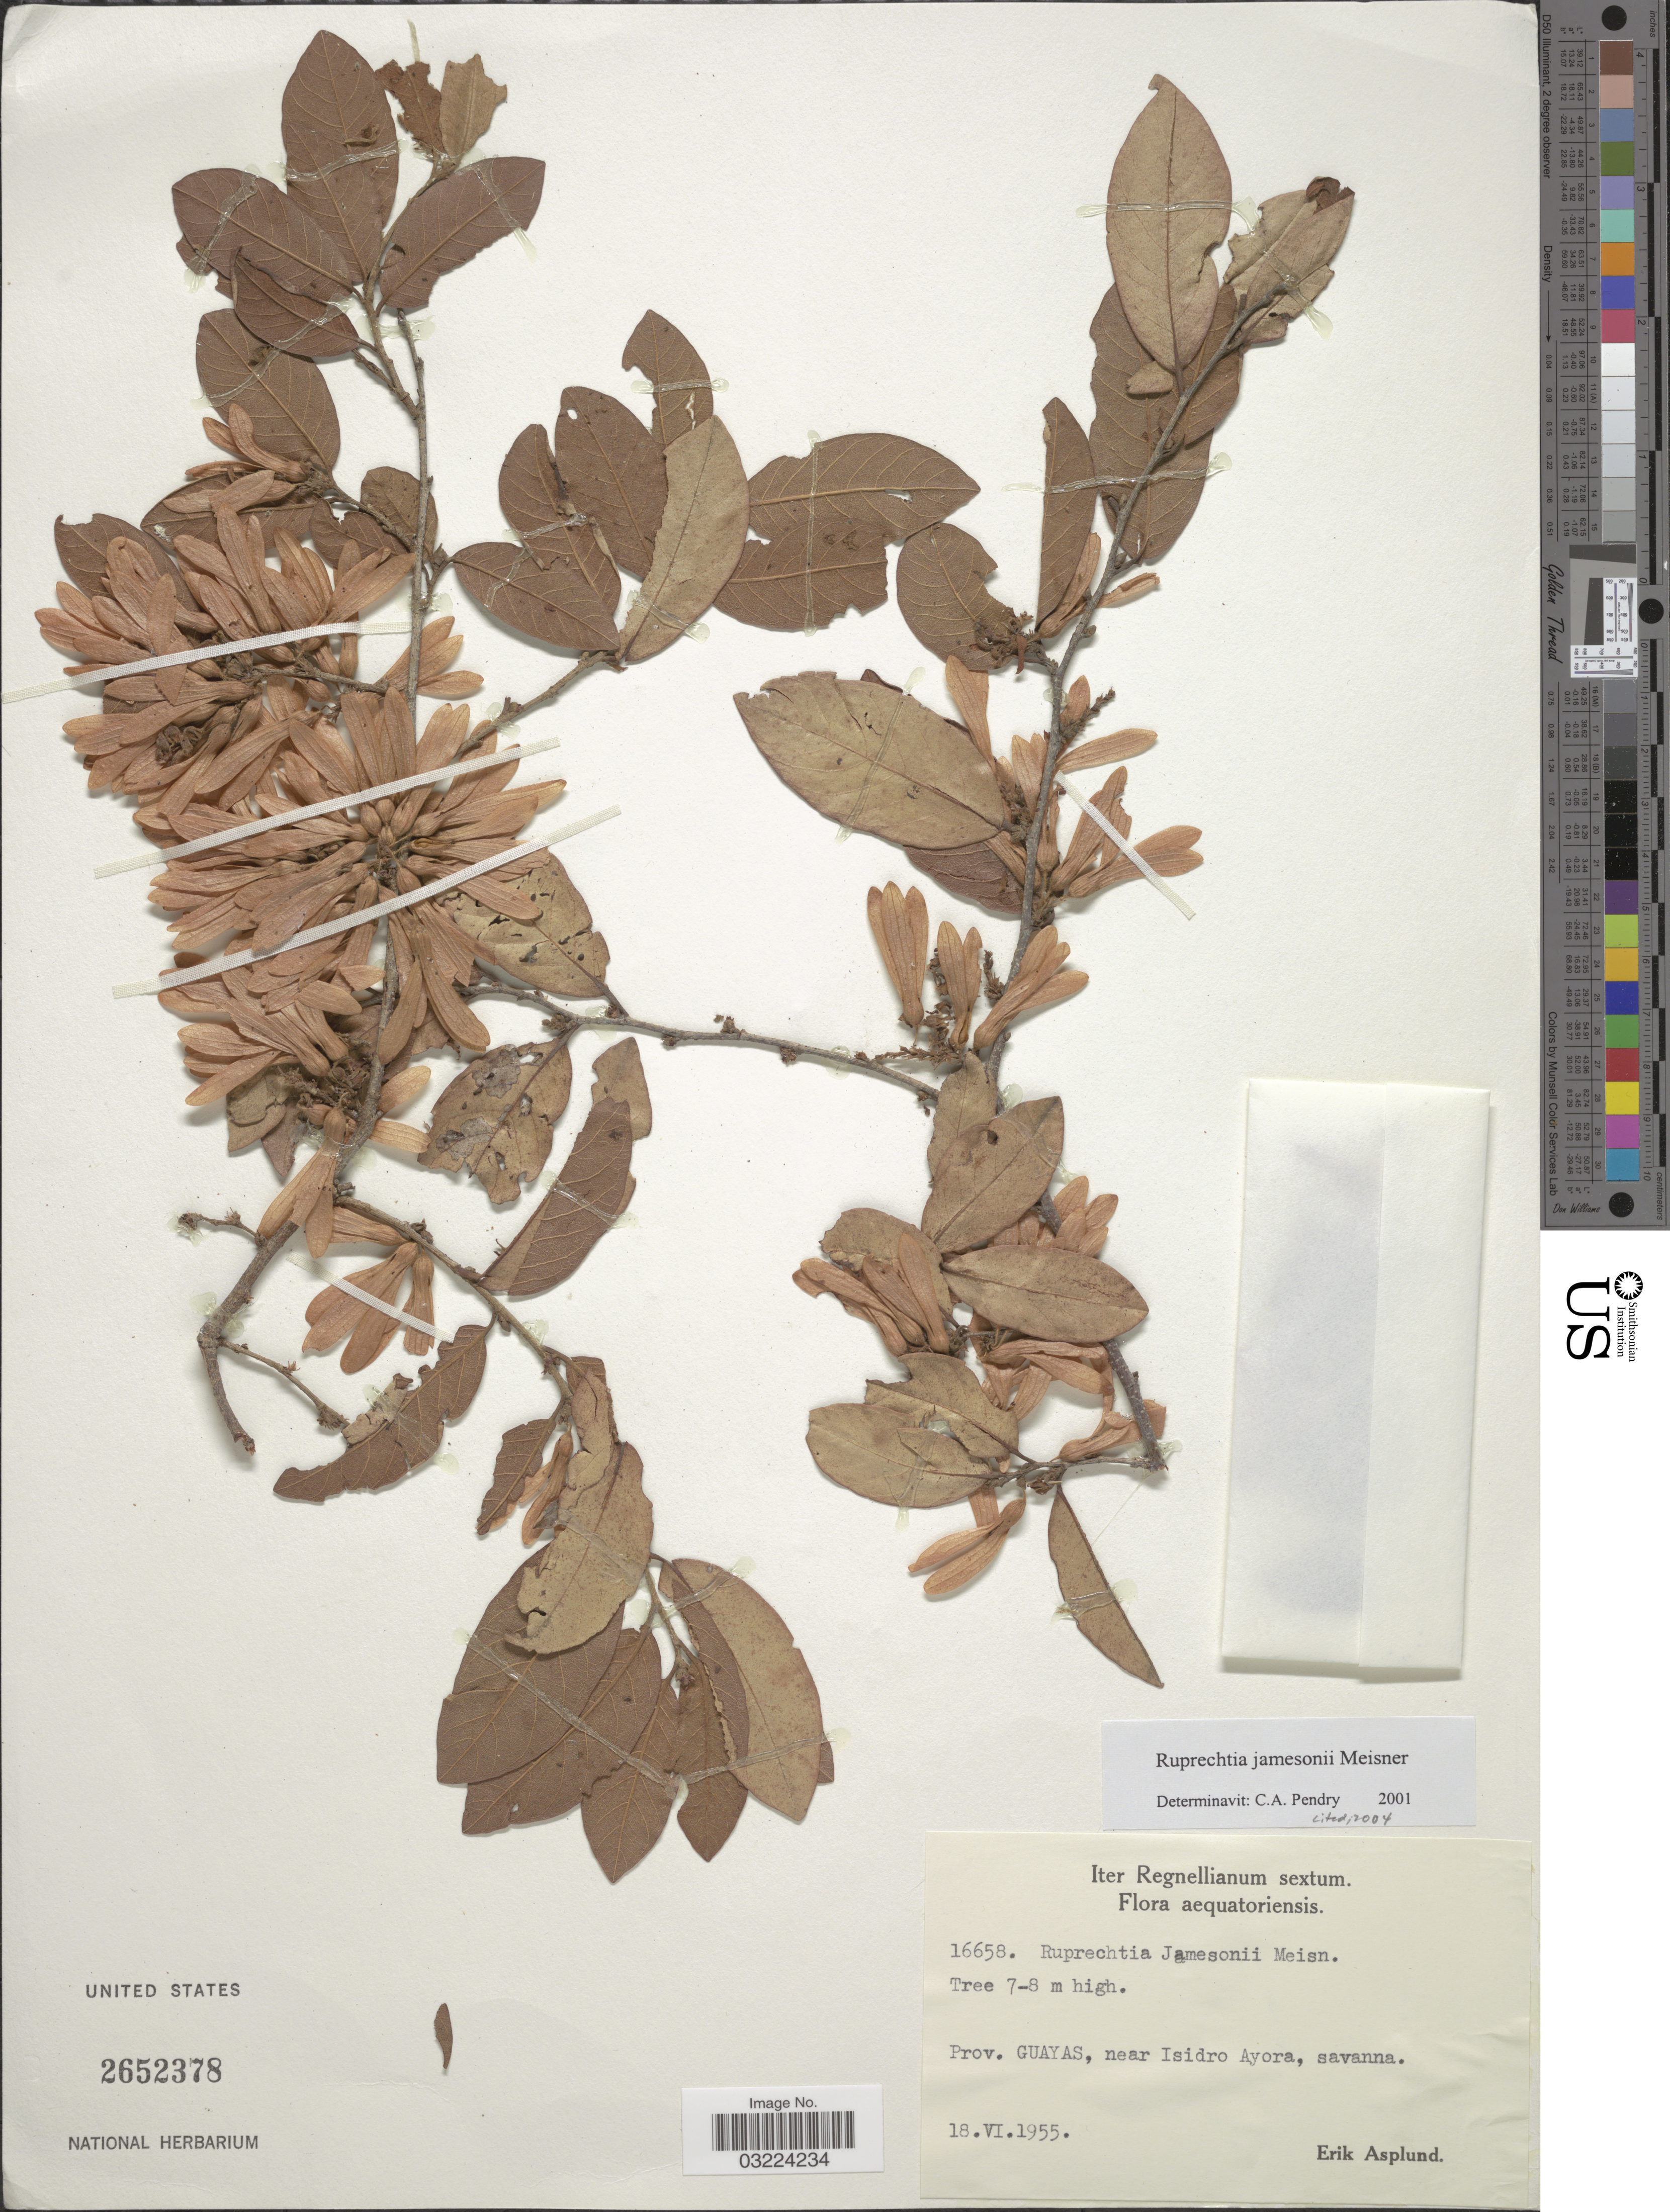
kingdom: Plantae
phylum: Tracheophyta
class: Magnoliopsida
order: Caryophyllales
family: Polygonaceae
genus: Ruprechtia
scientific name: Ruprechtia jamesonii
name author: Meisn.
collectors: E. Asplund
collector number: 16658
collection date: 1955-06-18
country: Ecuador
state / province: Guayas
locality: Near Isidro Ayora, savanna.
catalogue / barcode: US 2652378